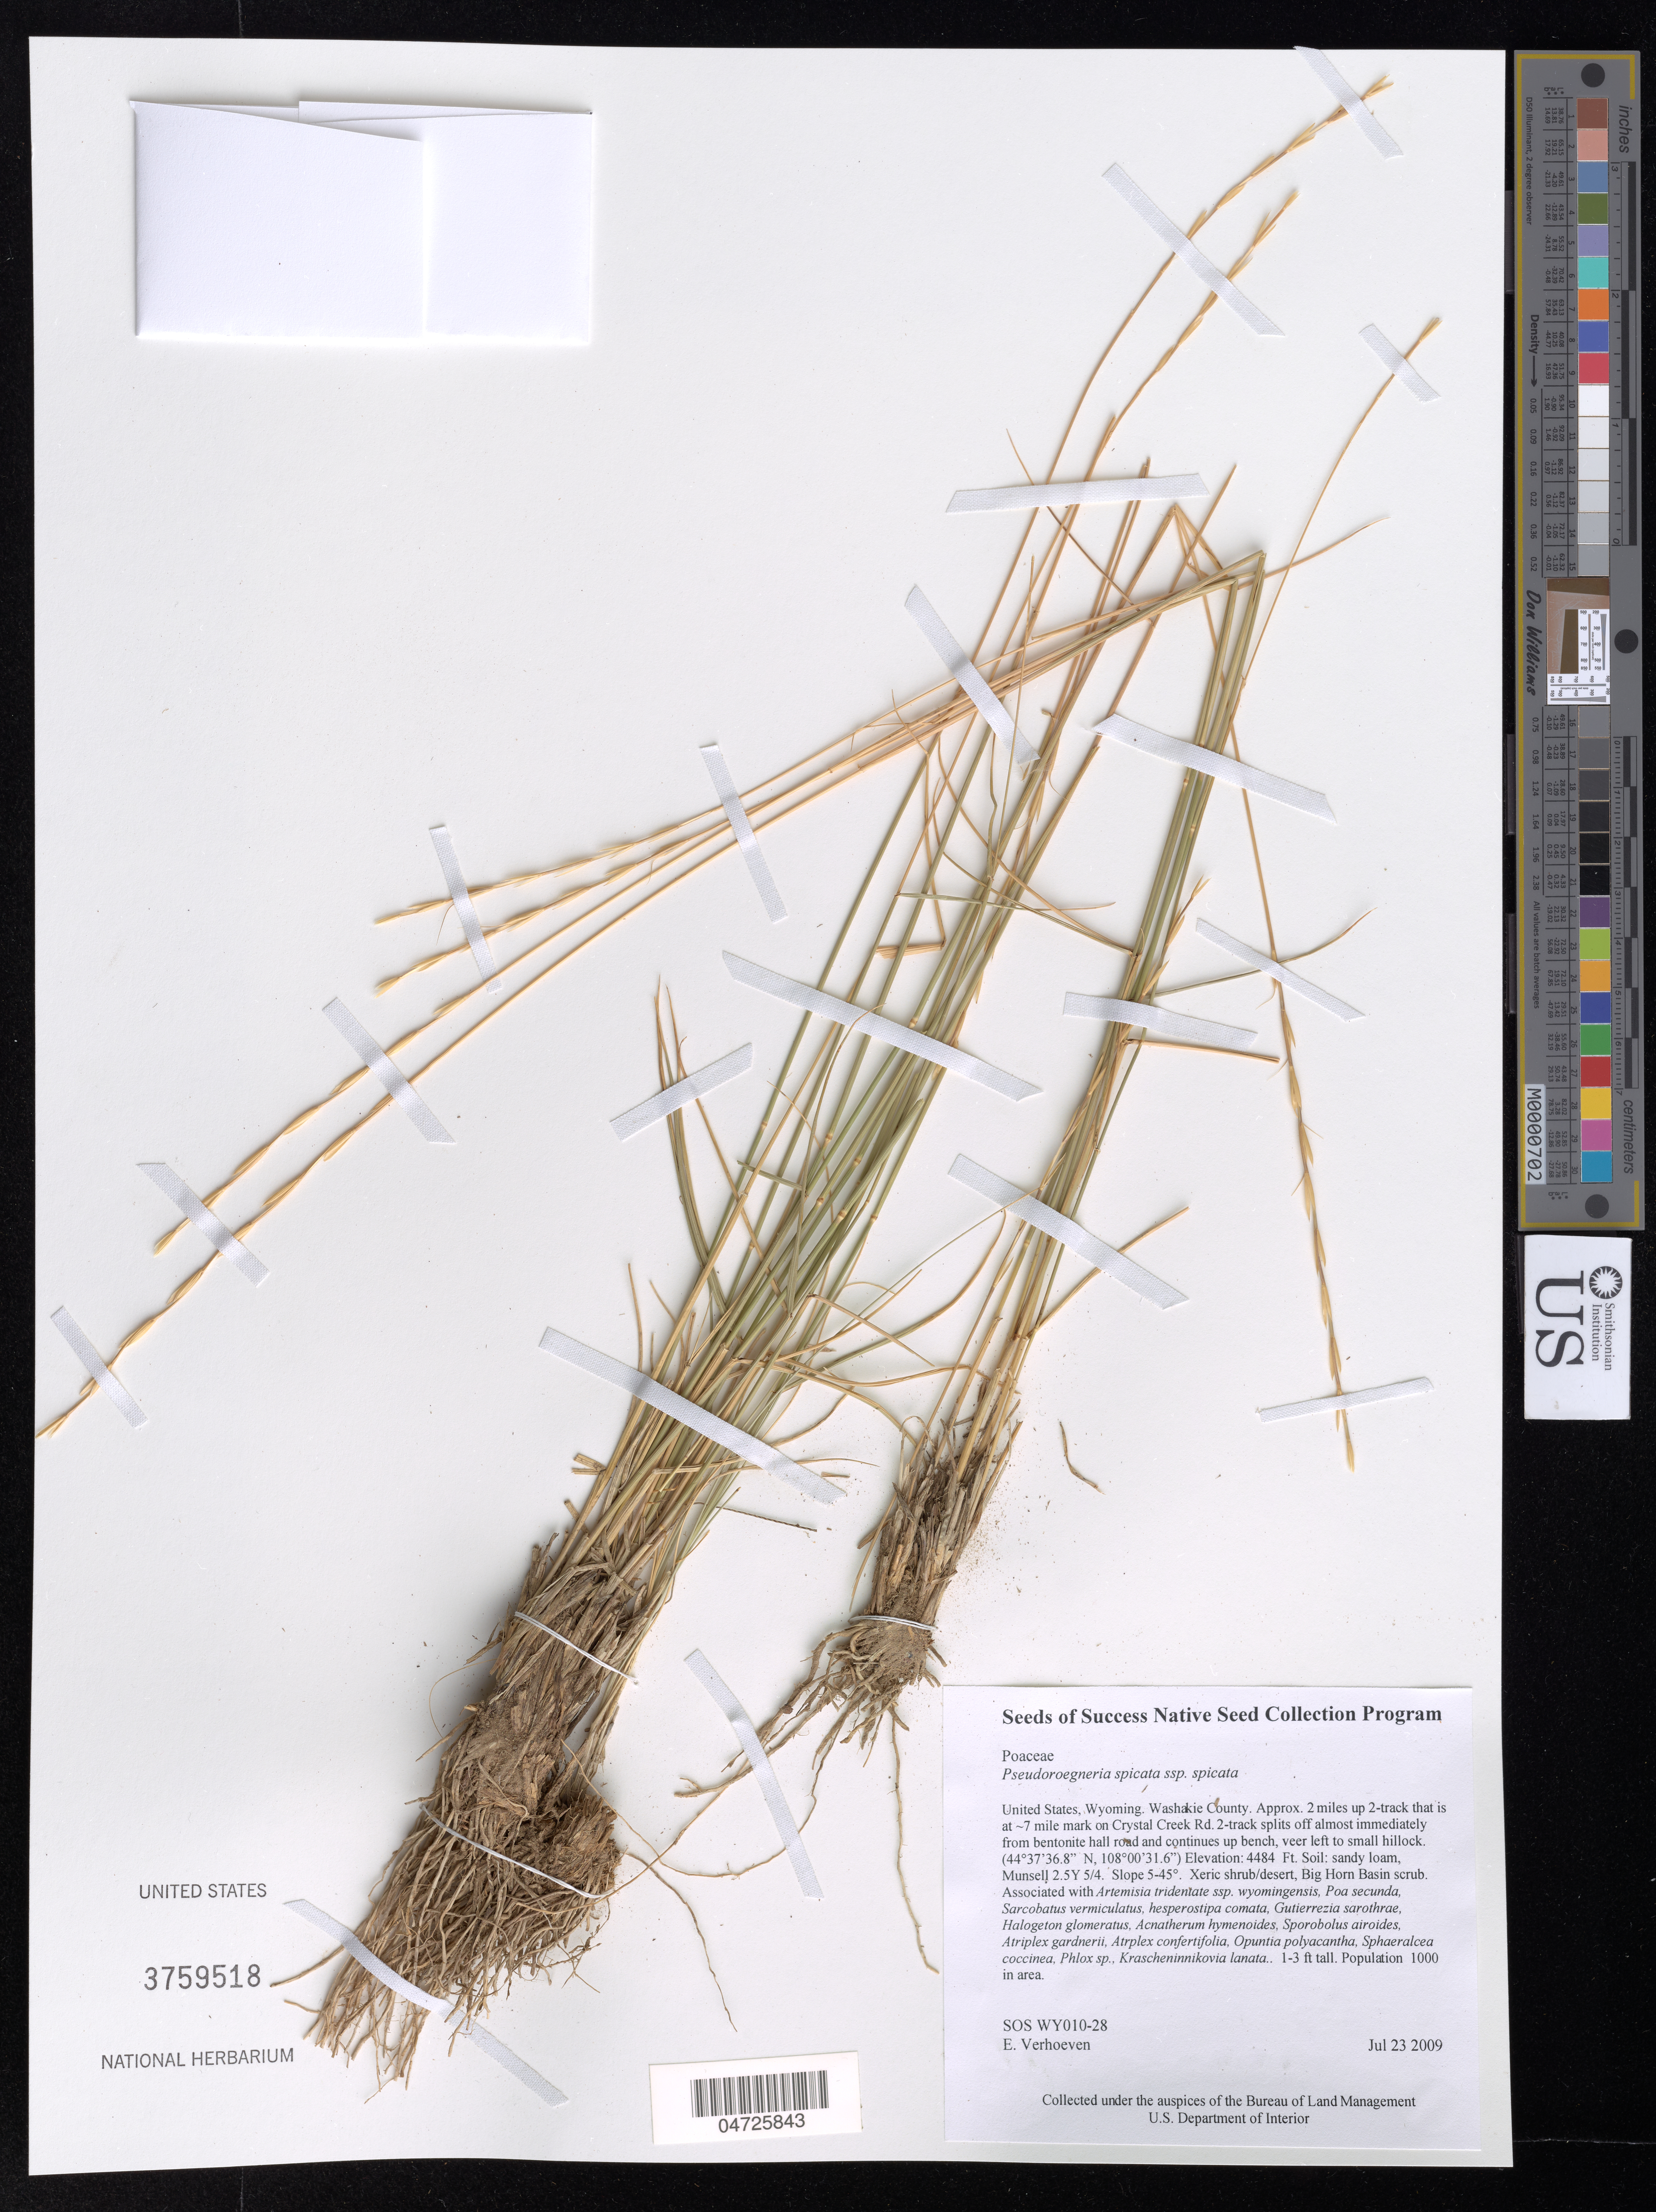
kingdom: Plantae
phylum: Tracheophyta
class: Liliopsida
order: Poales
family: Poaceae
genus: Pseudoroegneria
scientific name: Pseudoroegneria spicata subsp. spicata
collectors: E. Verhoeven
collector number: SOS WY010-28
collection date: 2009-07-23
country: United States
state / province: Wyoming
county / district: Washakie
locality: Washakie County. Approx. 2 miles up 2-track that is at ~7 mile mark on Crystal Creek Rd. 2-track splits off almost immediately from bentonite hall road and continues up bench, veer left to small hillock. Big Horn Basin scrub.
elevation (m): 1367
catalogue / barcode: US 3759518